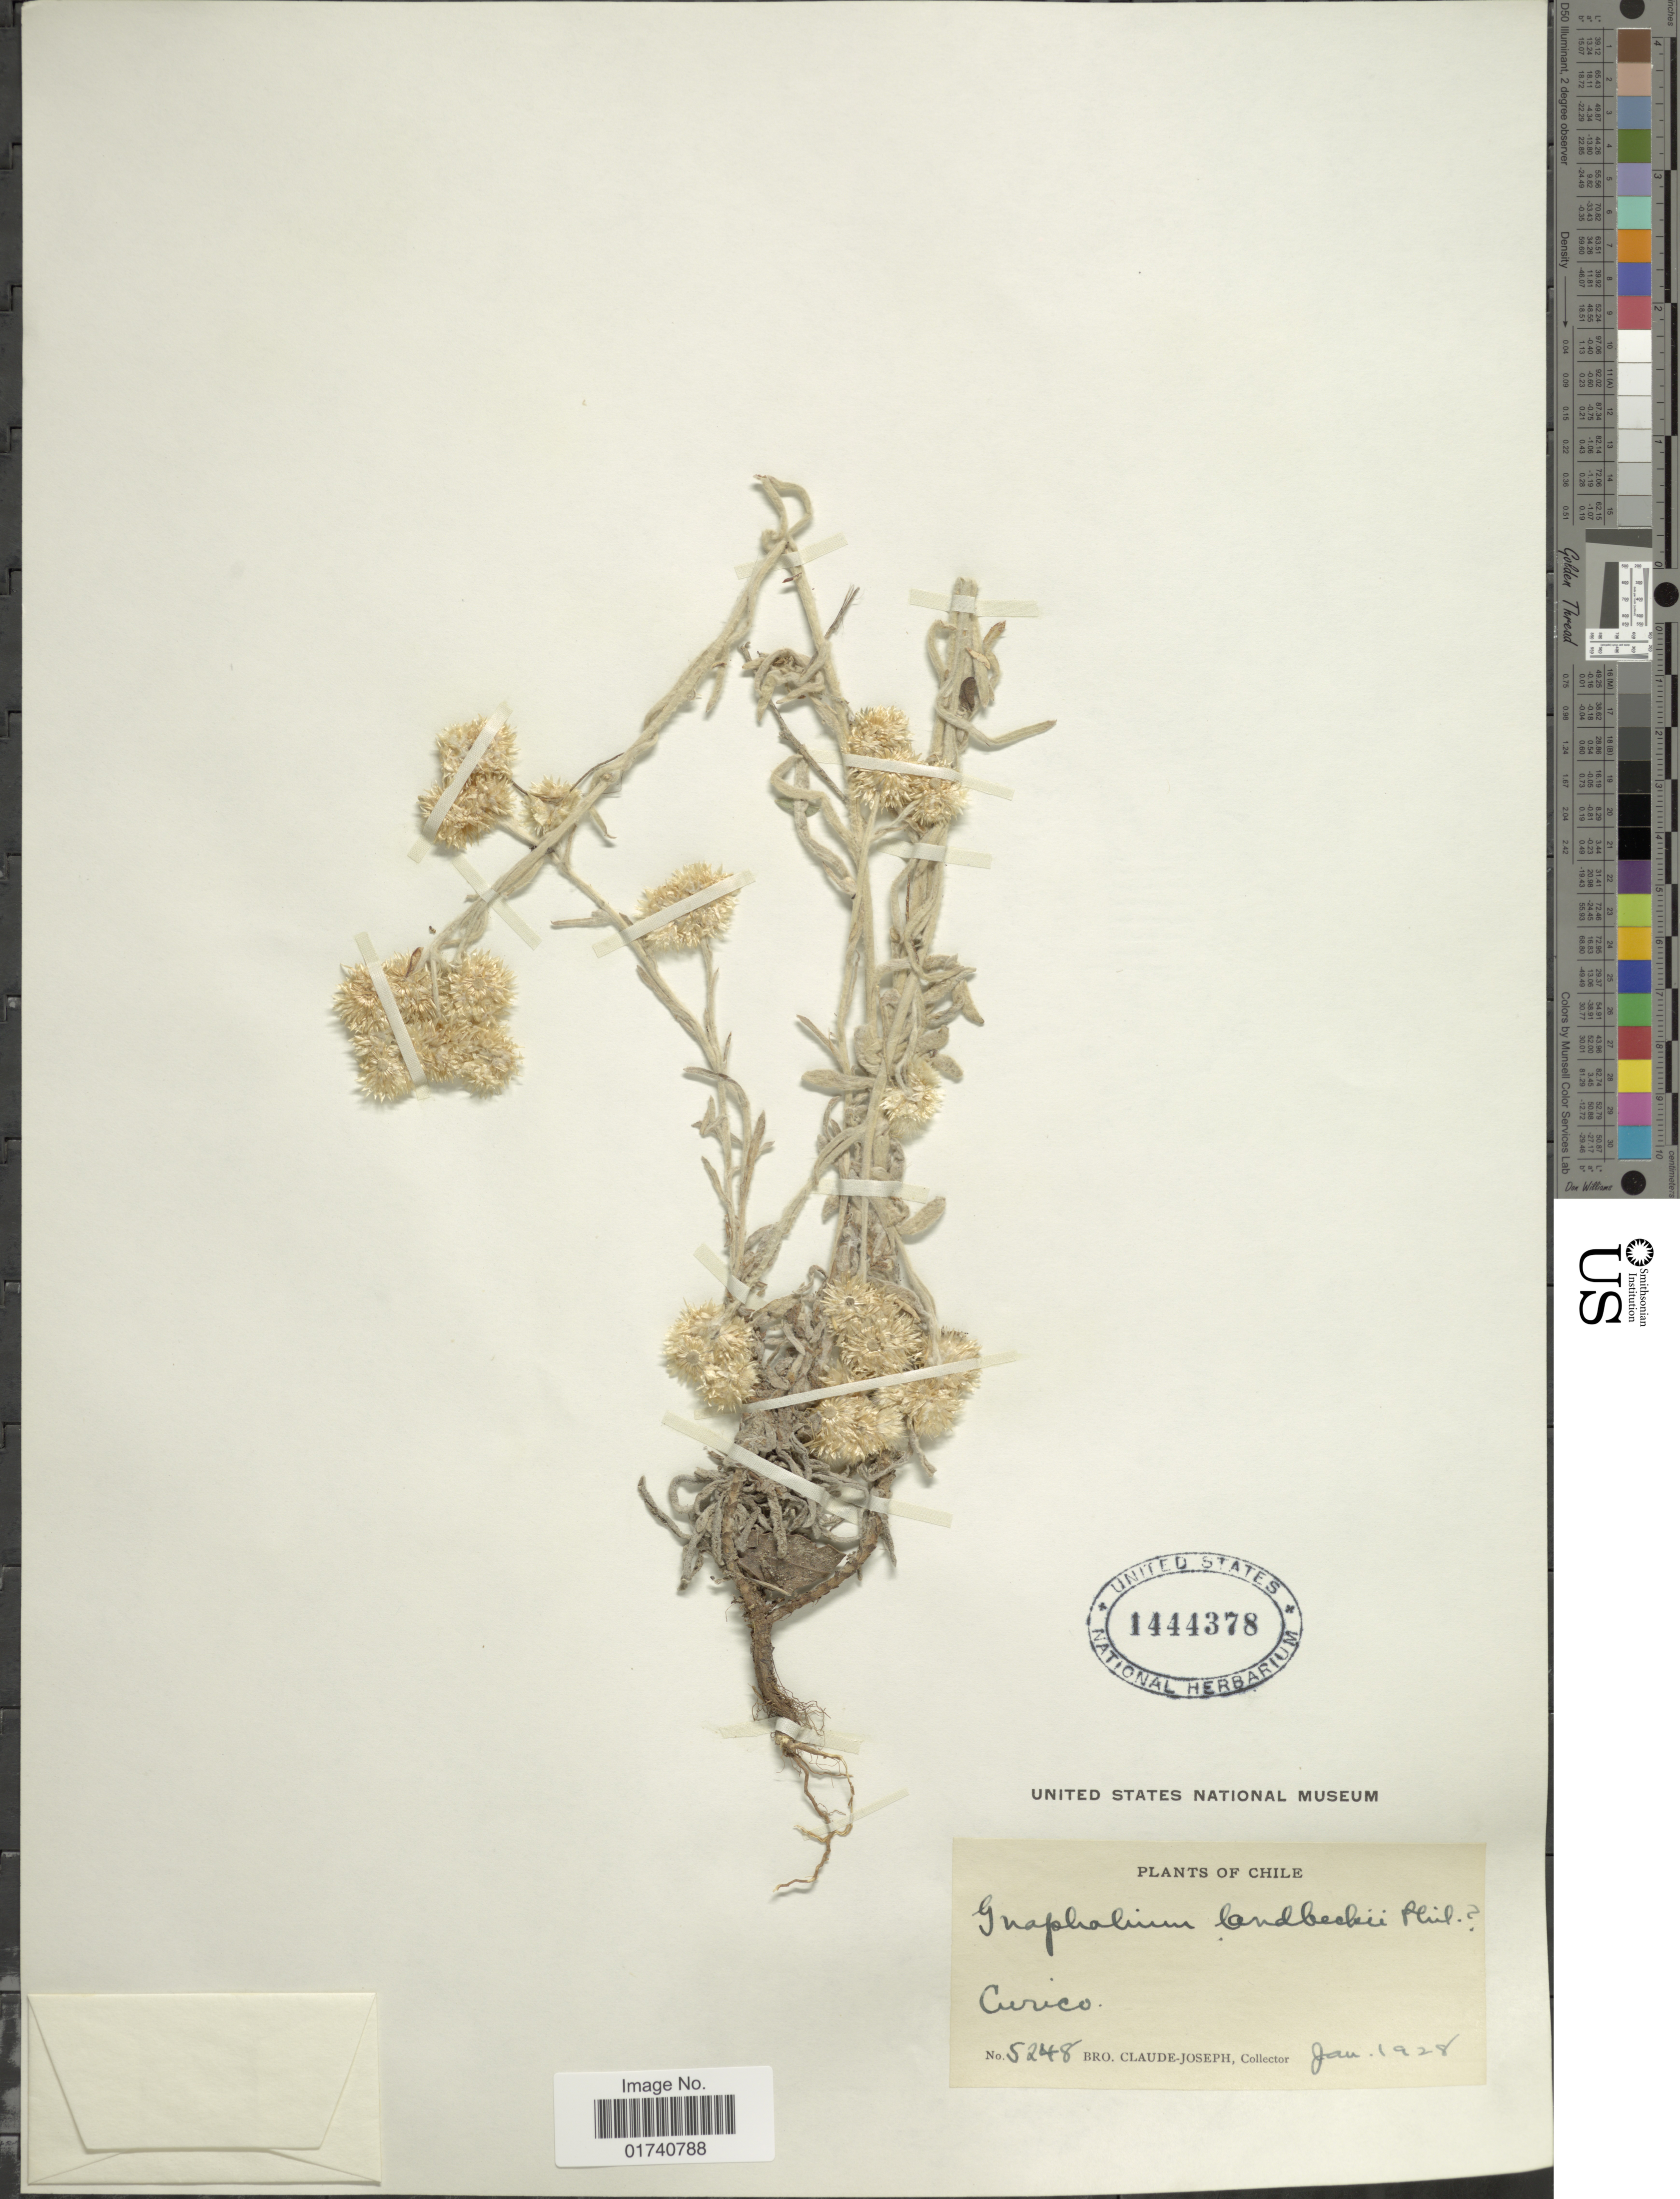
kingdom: Plantae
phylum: Tracheophyta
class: Magnoliopsida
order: Asterales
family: Asteraceae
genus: Pseudognaphalium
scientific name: Pseudognaphalium landbeckii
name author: (Phil.) Anderb.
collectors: Bro. Claude-Joseph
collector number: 5248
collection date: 1928-01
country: Chile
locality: Curico.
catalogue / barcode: US 1444378